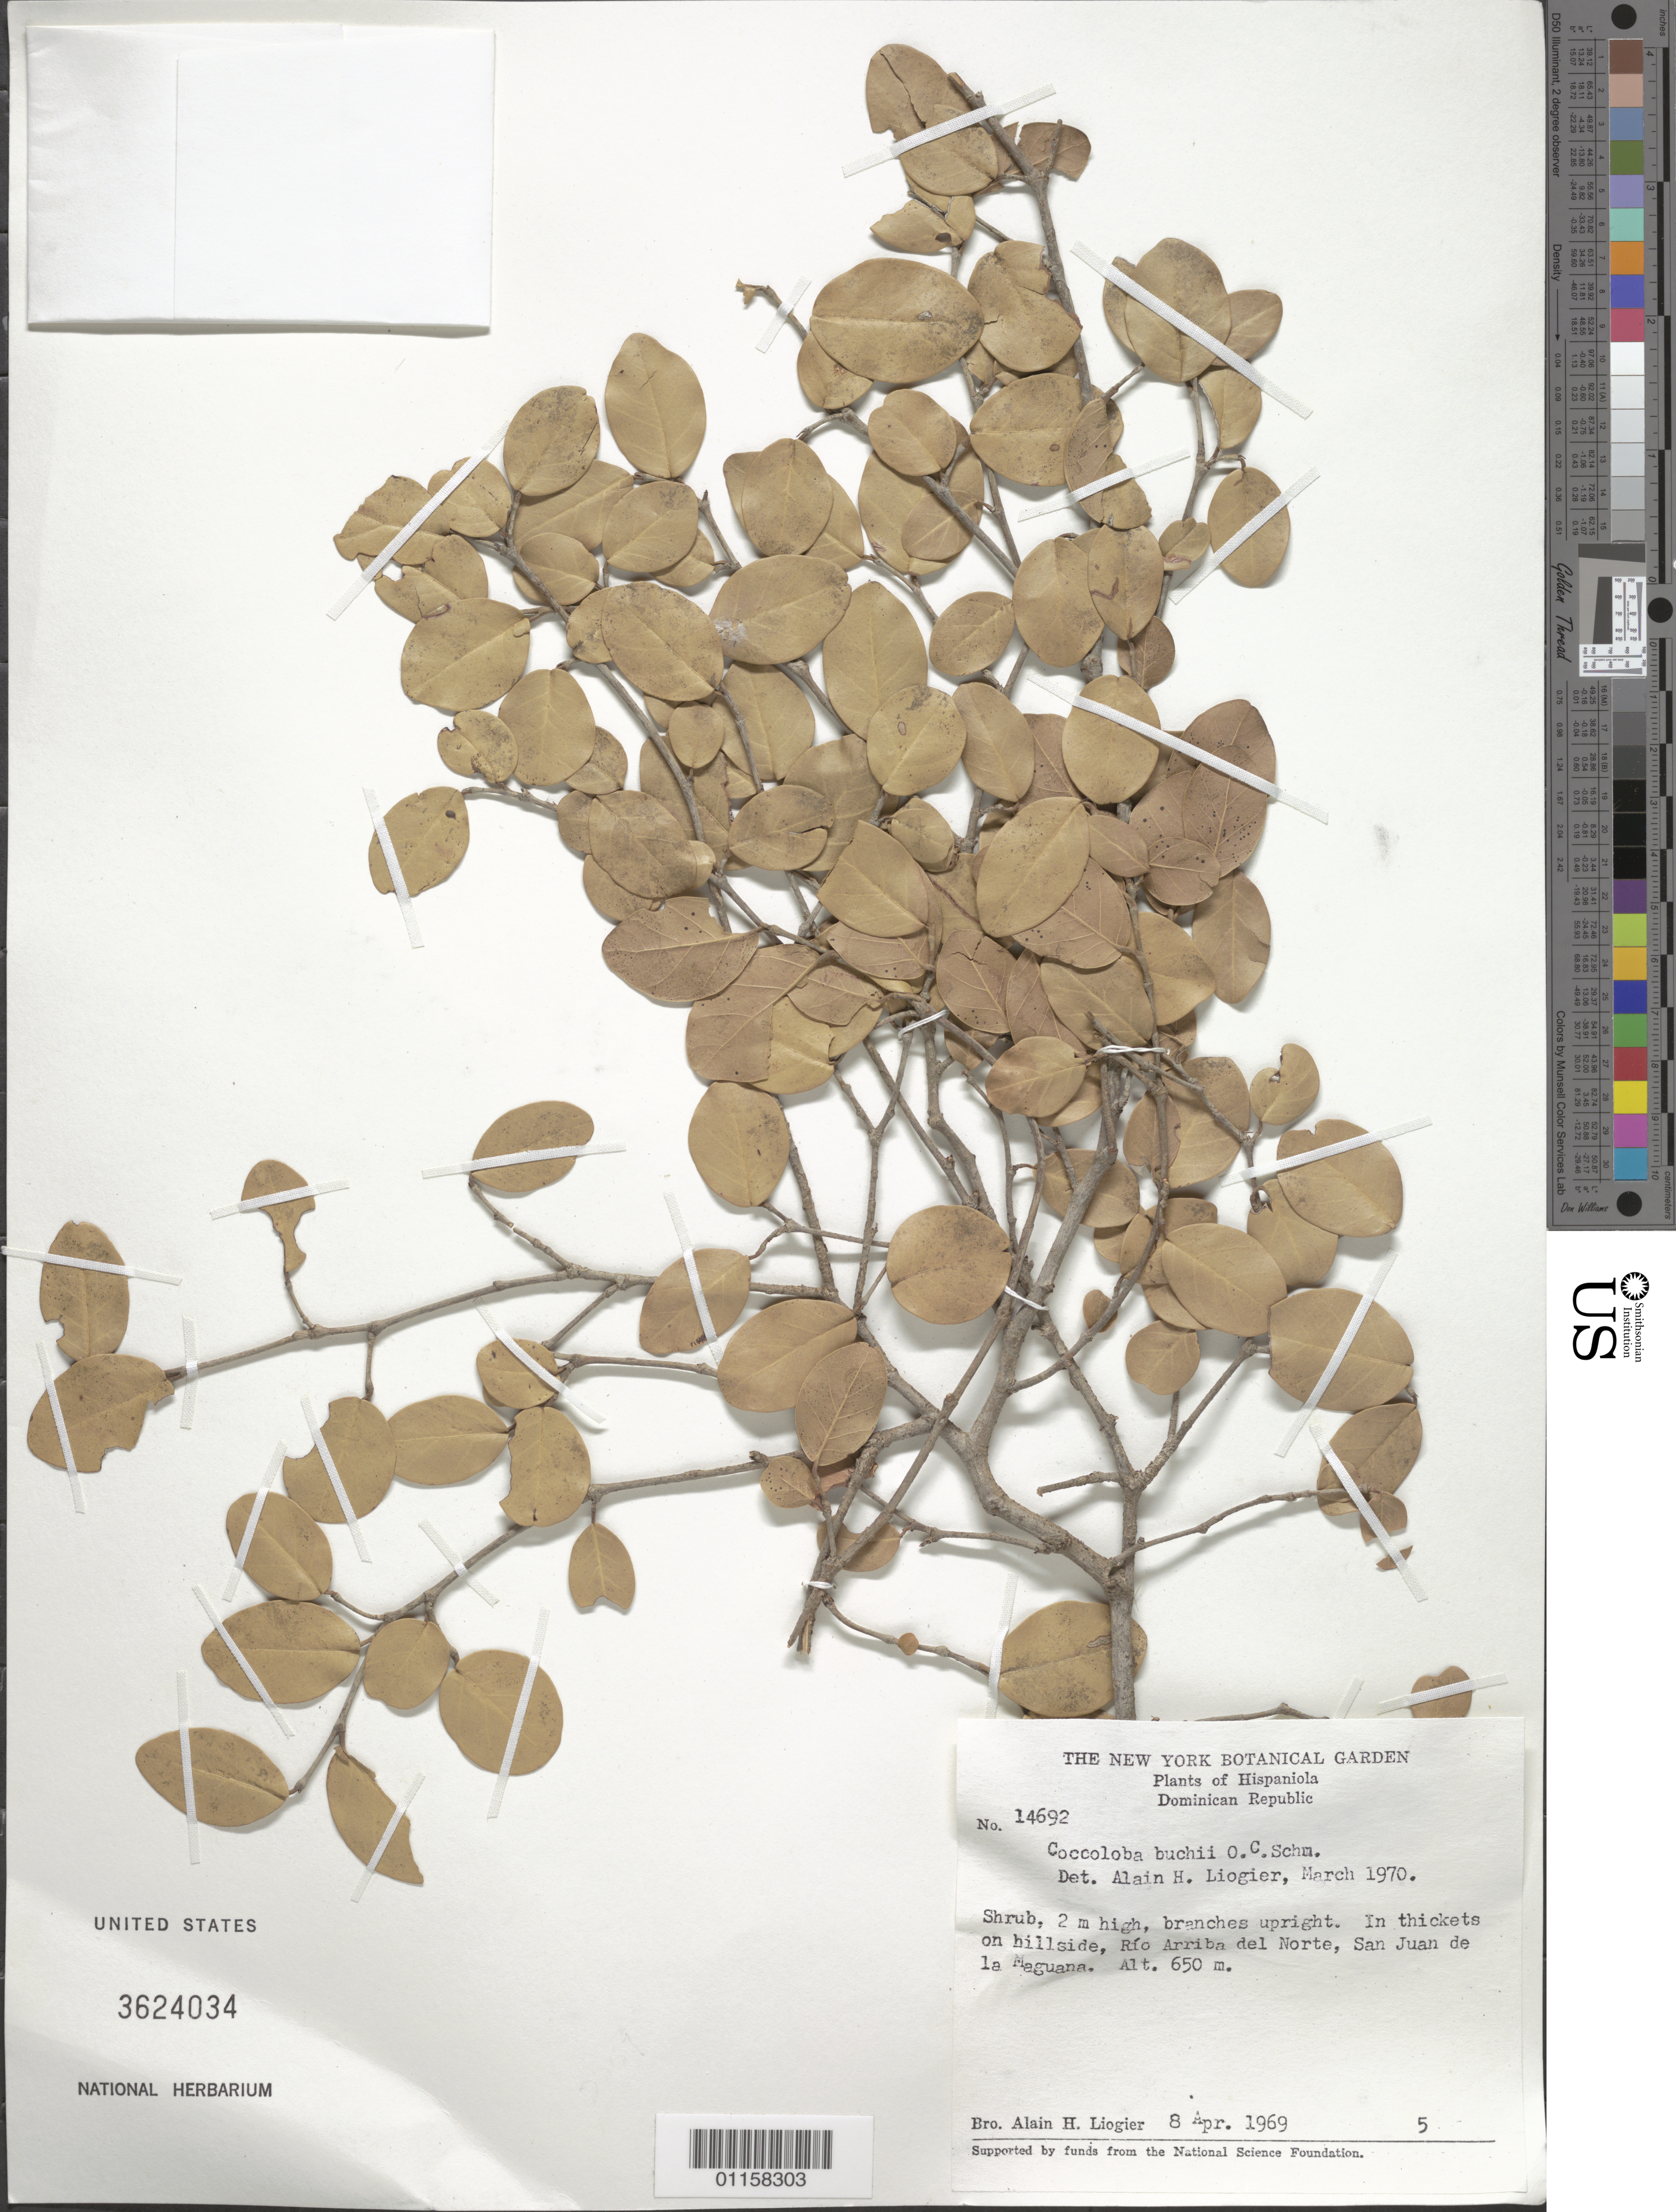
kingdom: Plantae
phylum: Tracheophyta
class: Magnoliopsida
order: Caryophyllales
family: Polygonaceae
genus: Coccoloba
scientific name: Coccoloba buchii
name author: O.C. Schmidt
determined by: Liogier, Alain H.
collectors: A. H. Liogier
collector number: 14692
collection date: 1969-04-08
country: Dominican Republic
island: Hispaniola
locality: Río Arriba del Norte, San Juan de la Maguana.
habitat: In thickets on hillside.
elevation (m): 650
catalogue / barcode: US 3624034